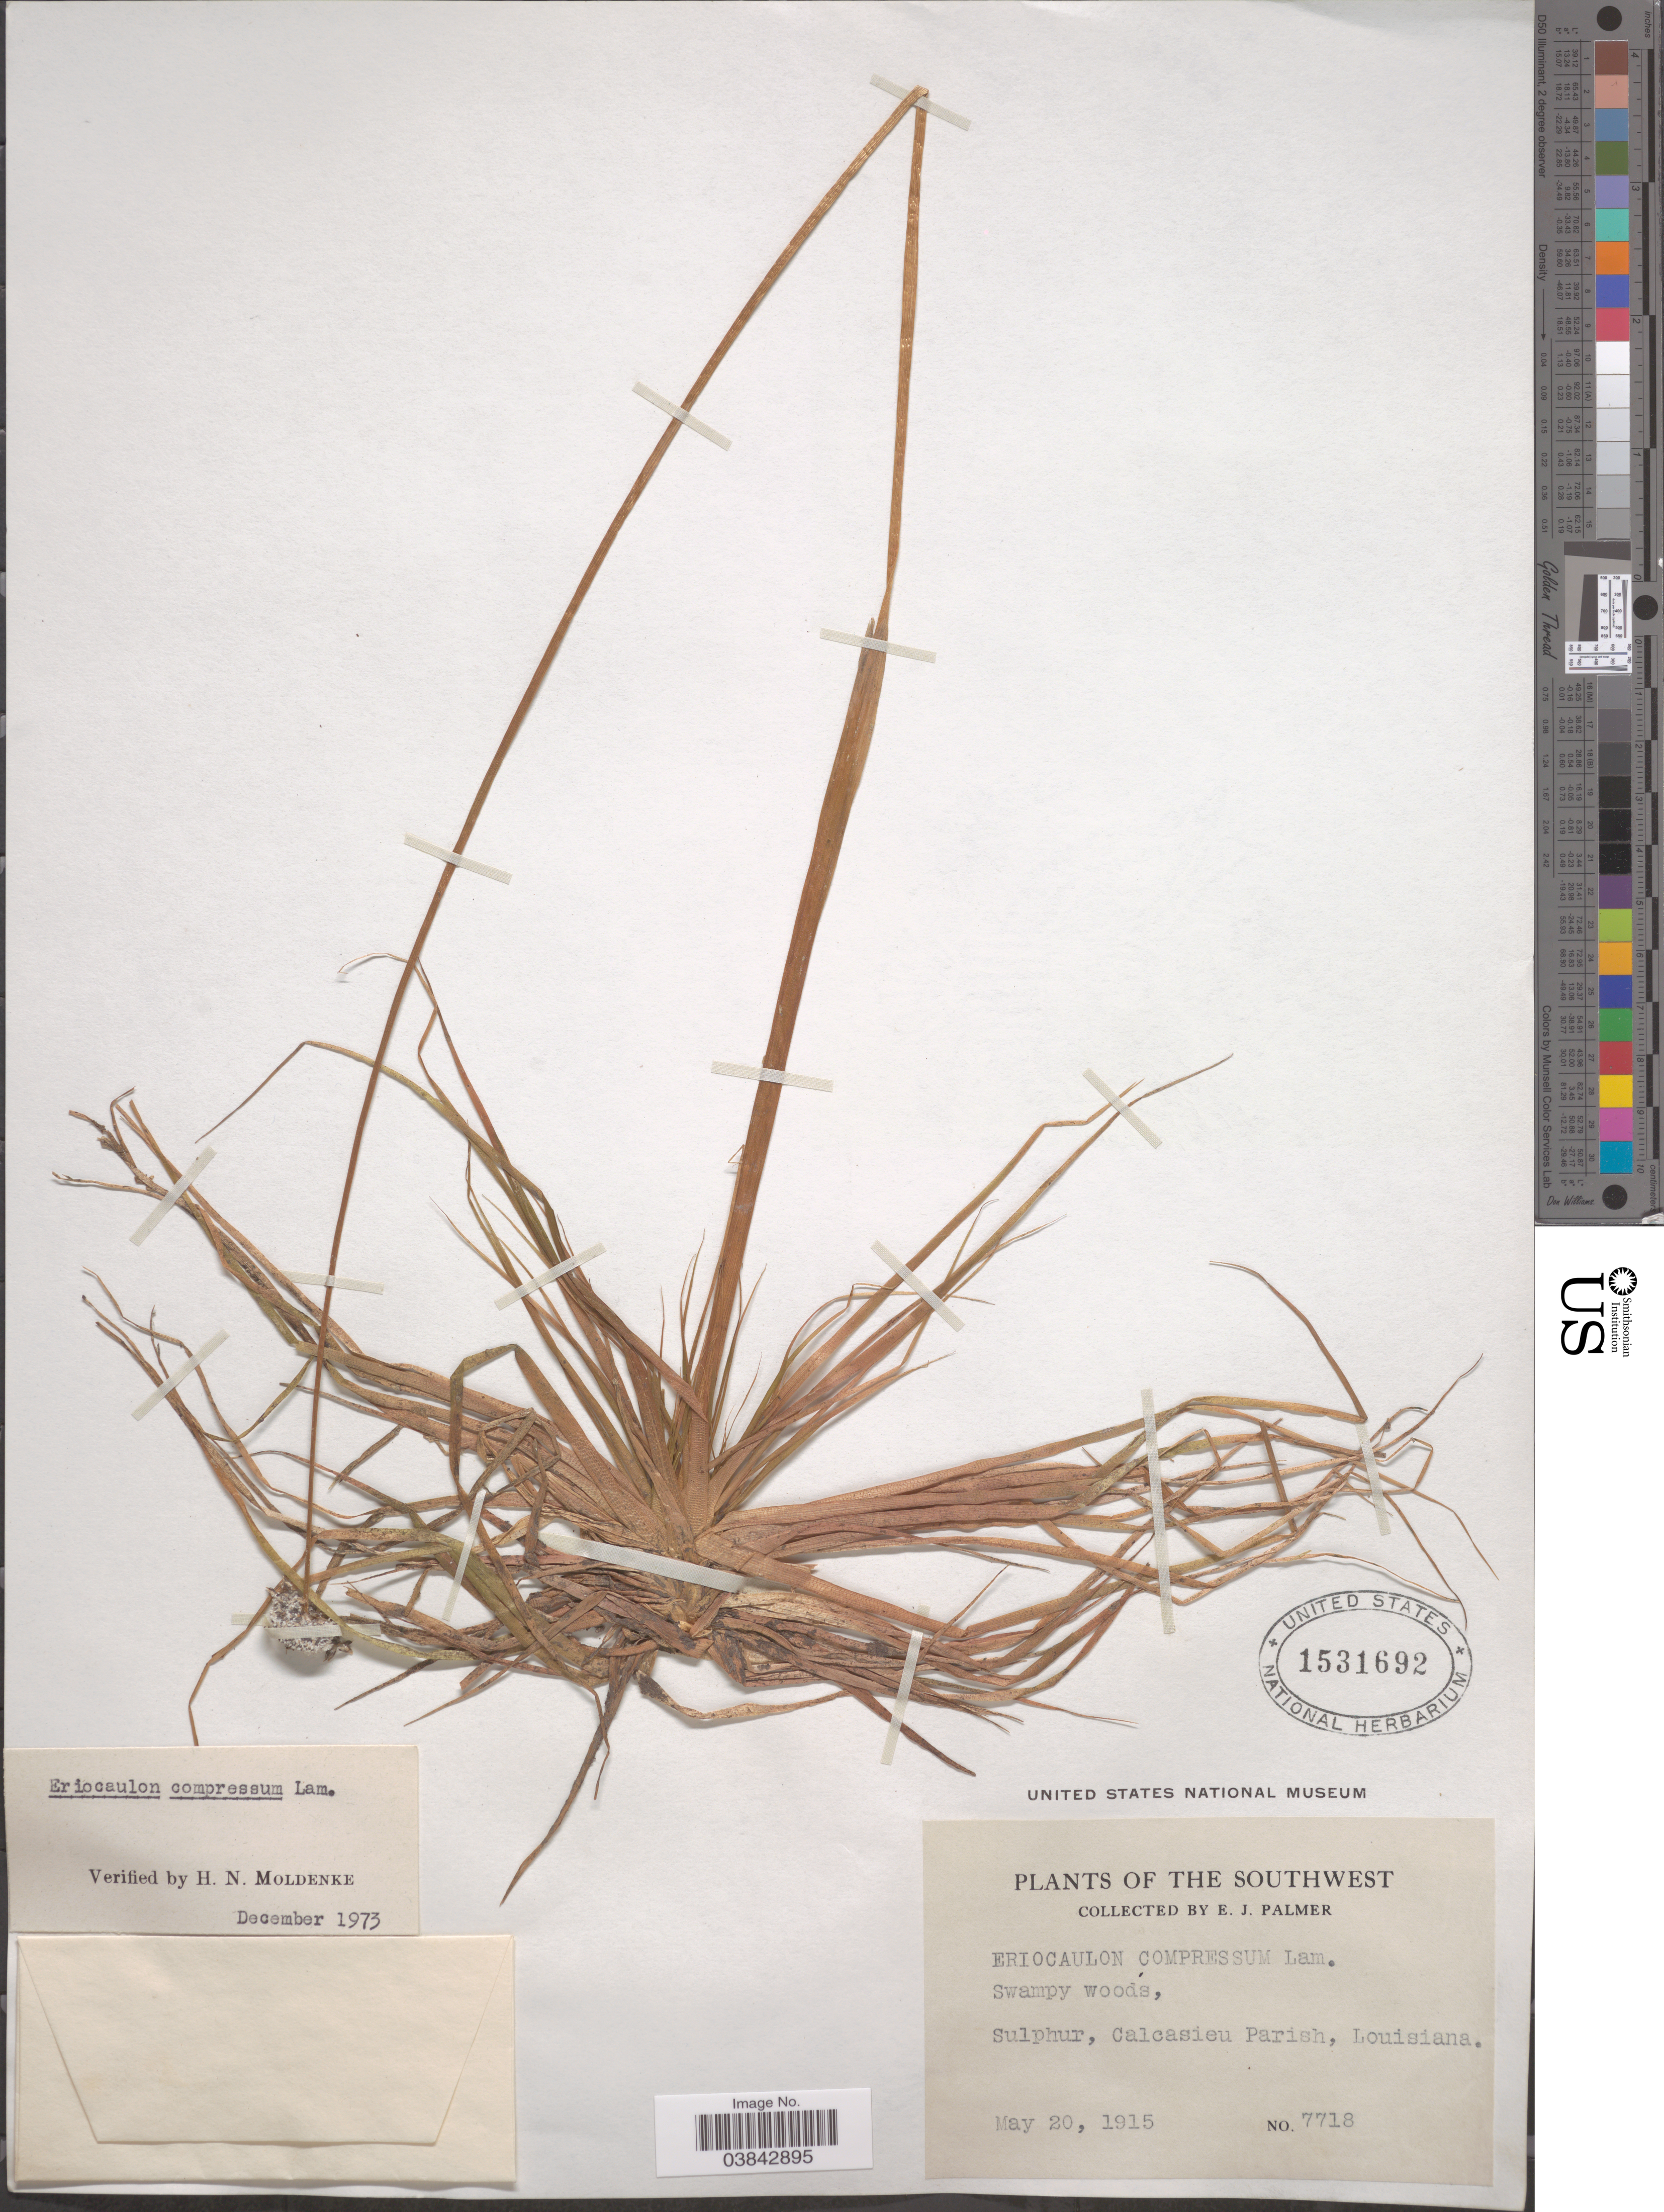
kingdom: Plantae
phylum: Tracheophyta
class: Liliopsida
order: Poales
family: Eriocaulaceae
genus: Eriocaulon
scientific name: Eriocaulon compressum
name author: Lam.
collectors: E. J. Palmer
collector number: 7718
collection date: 1915-05-20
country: United States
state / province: Louisiana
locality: The Southwest. Sulphur, Calcasieu Parish.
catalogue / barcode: US 1531692